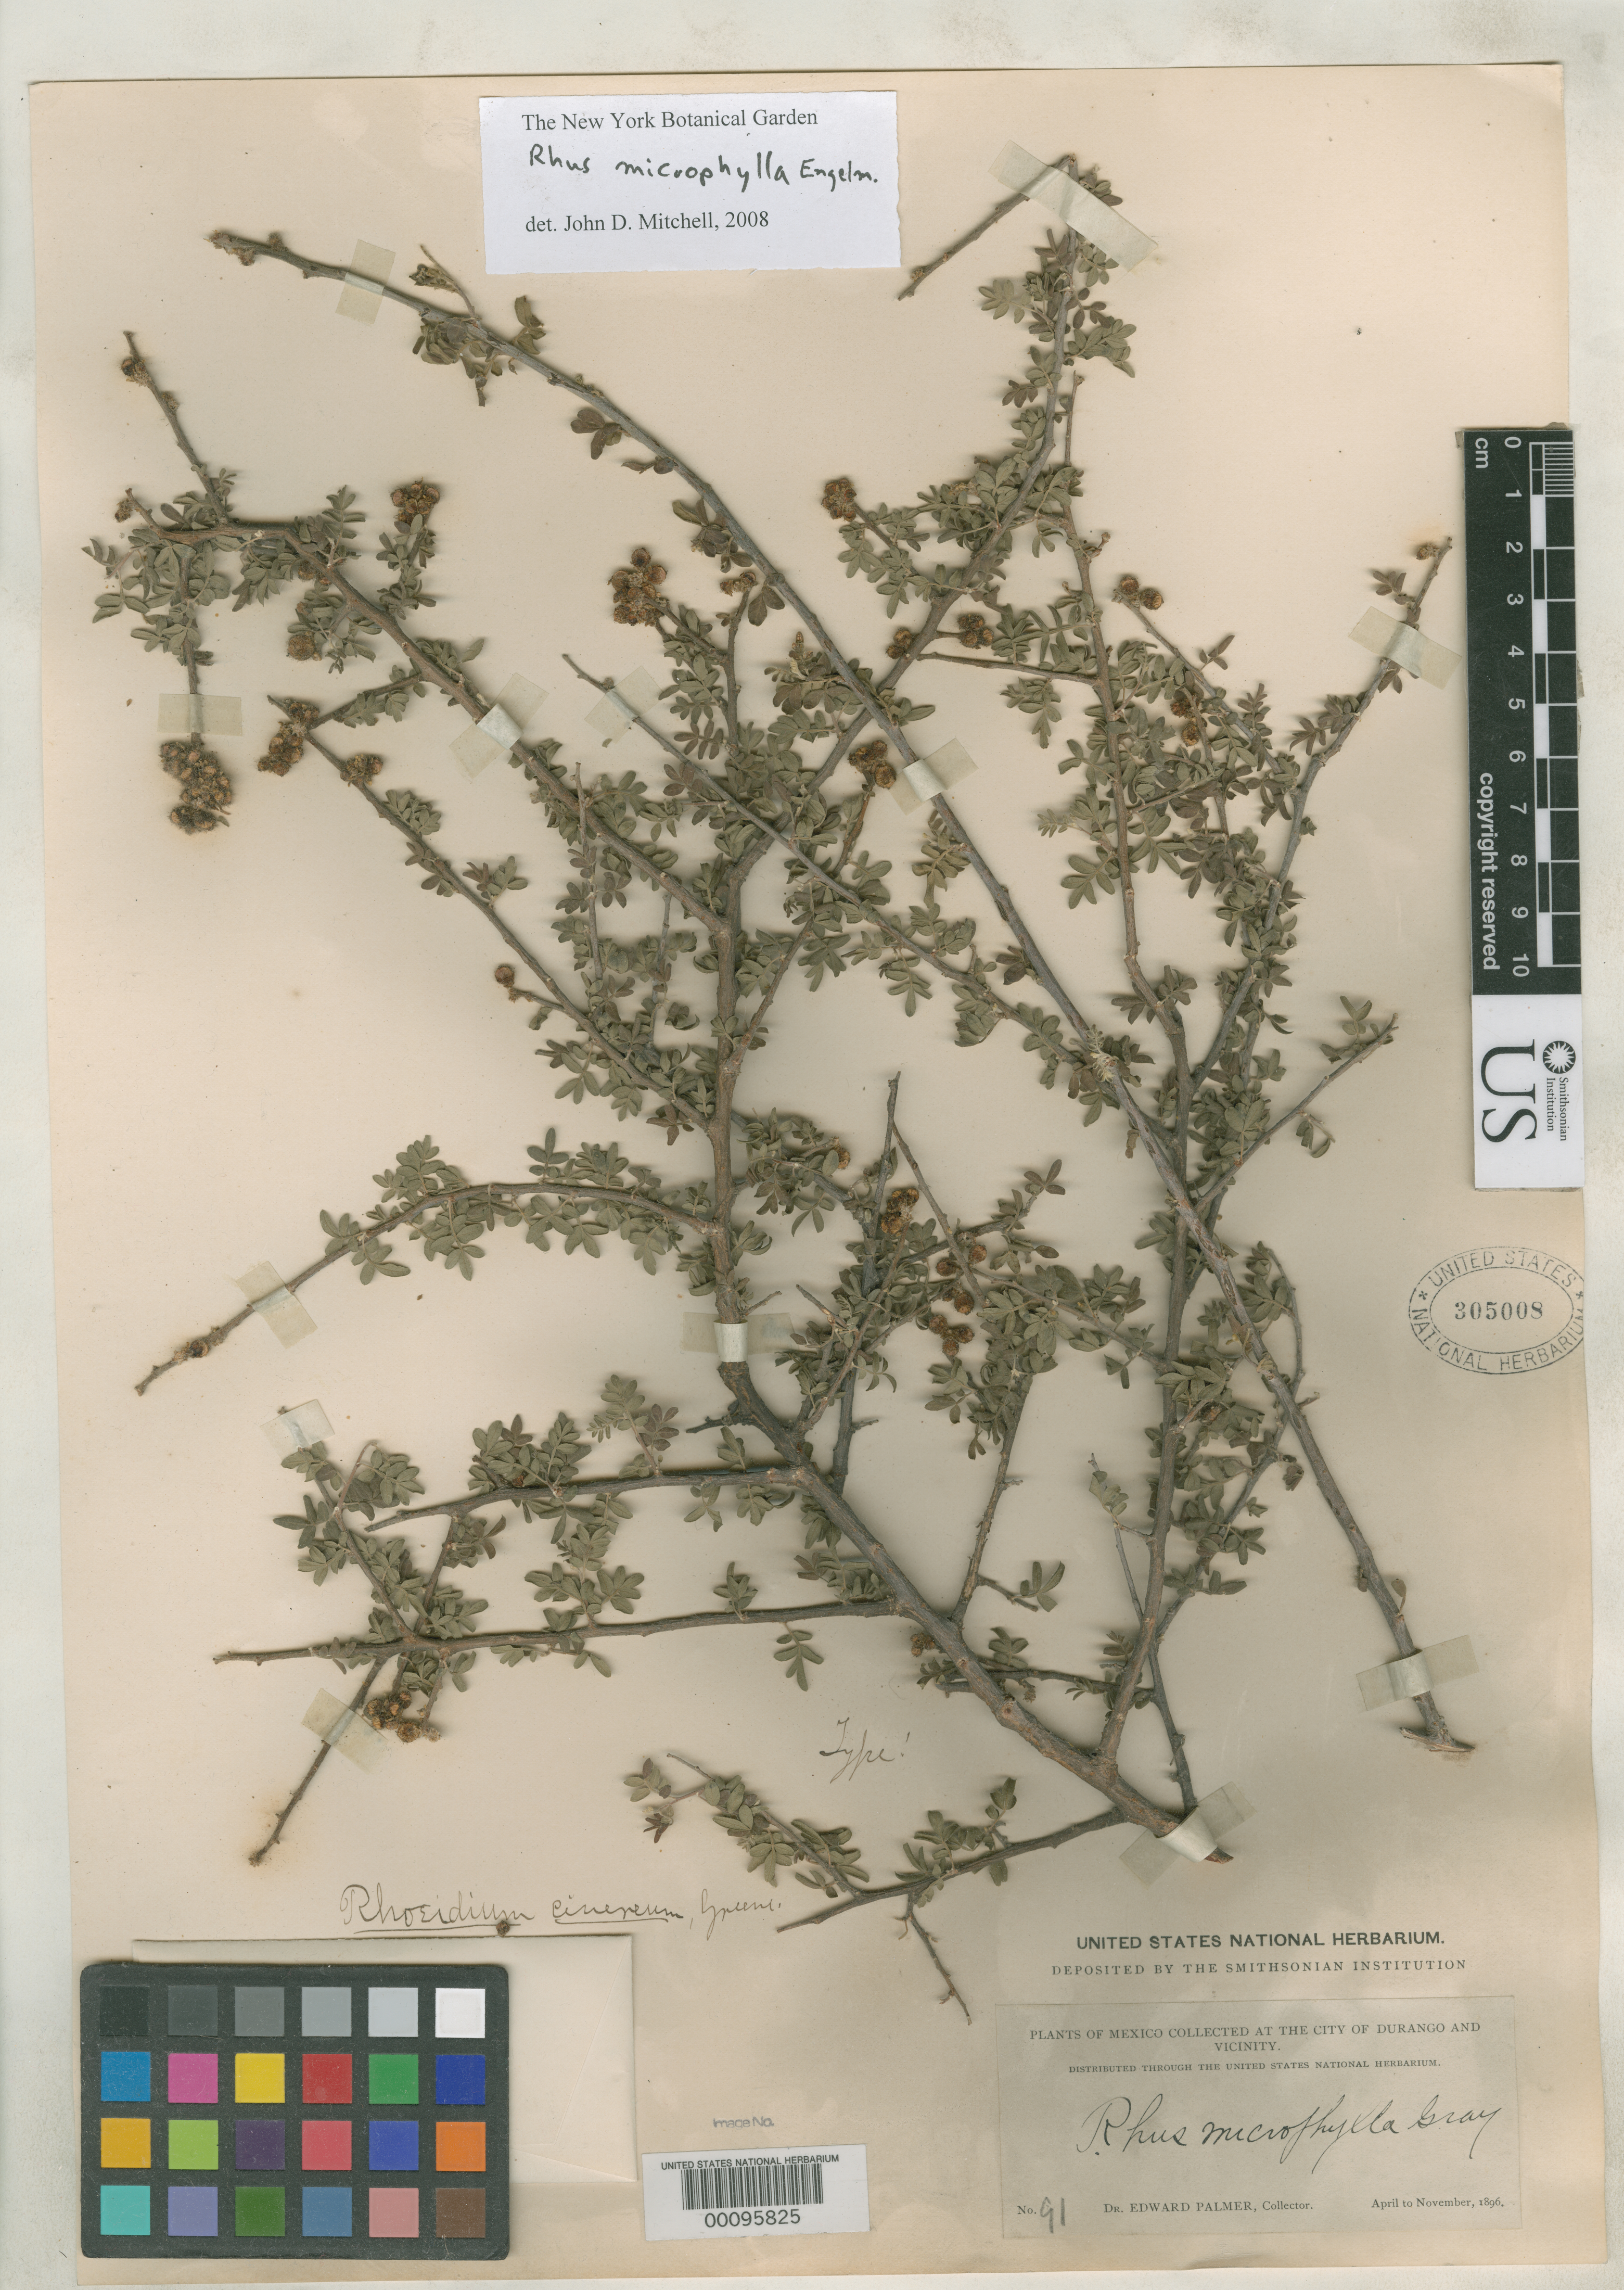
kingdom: Plantae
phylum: Tracheophyta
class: Magnoliopsida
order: Sapindales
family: Anacardiaceae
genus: Rhoeidium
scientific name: Rhoeidium cinereum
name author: Greene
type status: Holotype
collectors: E. Palmer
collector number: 91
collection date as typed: Apr 1896 to -- Nov 1896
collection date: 1896-04/1896-11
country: Mexico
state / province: Durango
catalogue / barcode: US 305008